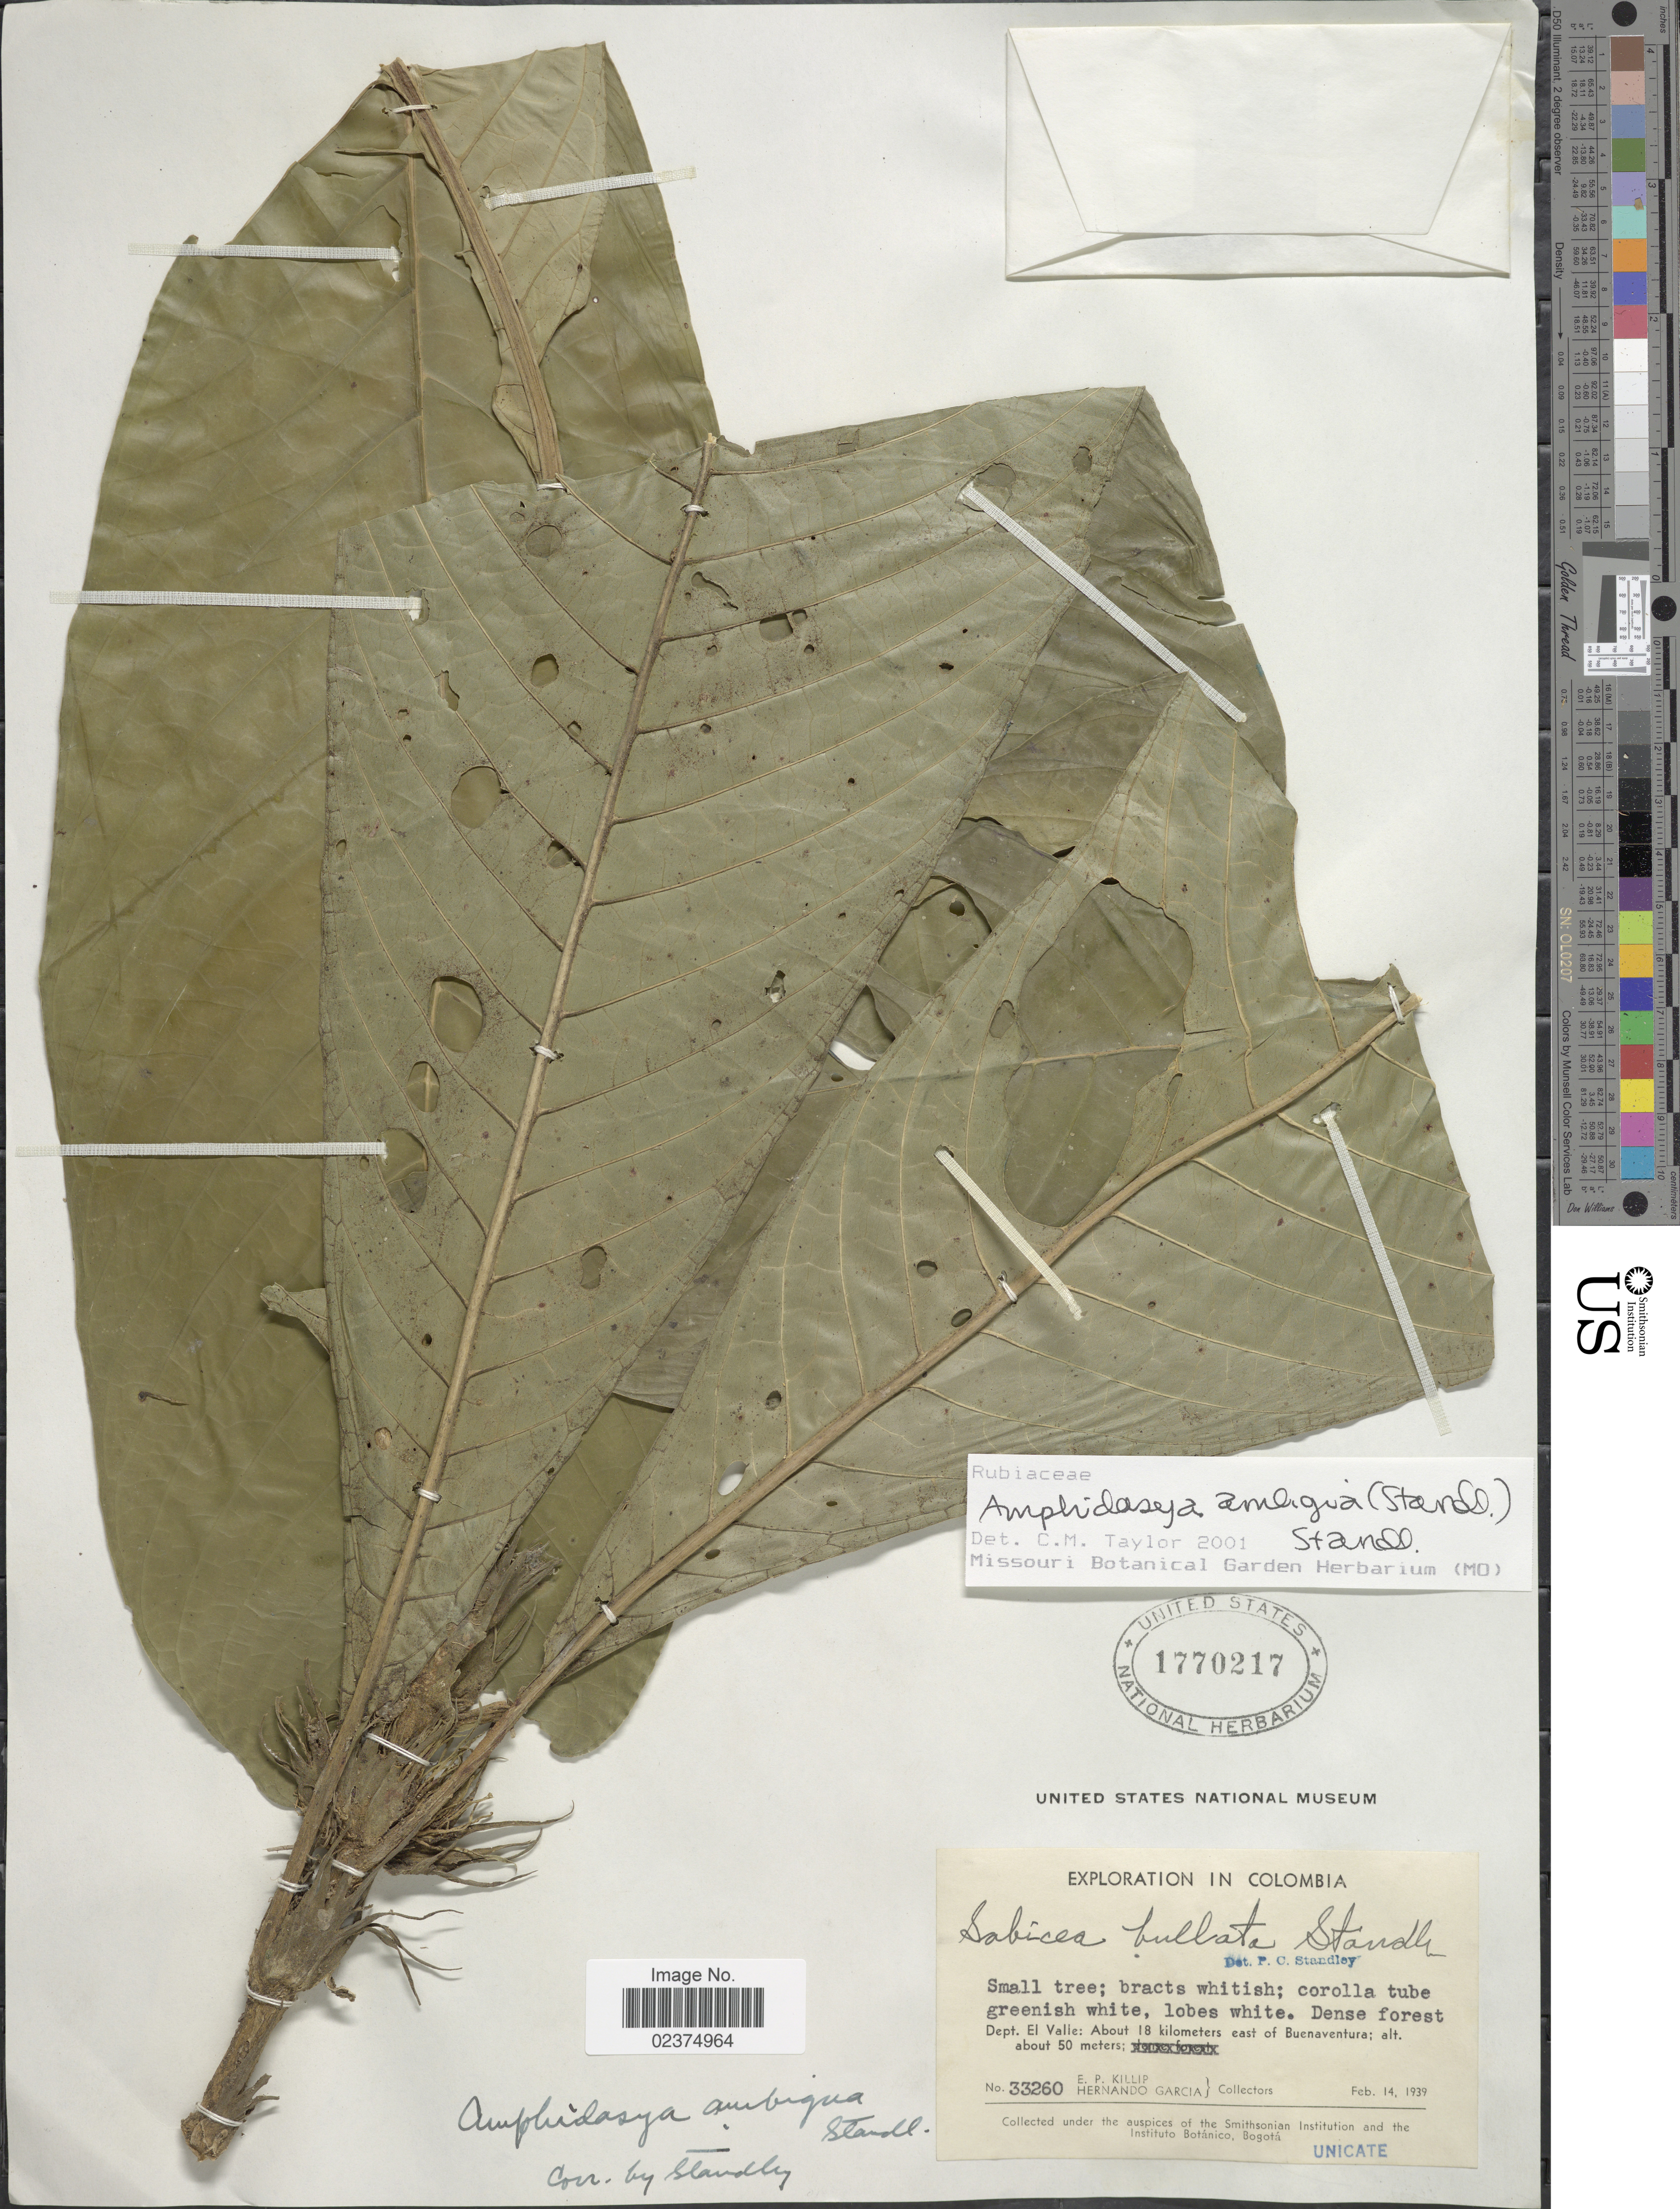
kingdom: Plantae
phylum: Tracheophyta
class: Magnoliopsida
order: Gentianales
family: Rubiaceae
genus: Amphidasya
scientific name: Amphidasya ambigua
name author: Standl.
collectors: E. P. Killip & H. Garcia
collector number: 33260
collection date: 1939-02-14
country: Colombia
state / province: Valle del Cauca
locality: Dept. El Valle: about 18 kilomters east of Buenaventura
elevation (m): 50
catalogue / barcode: US 1770217